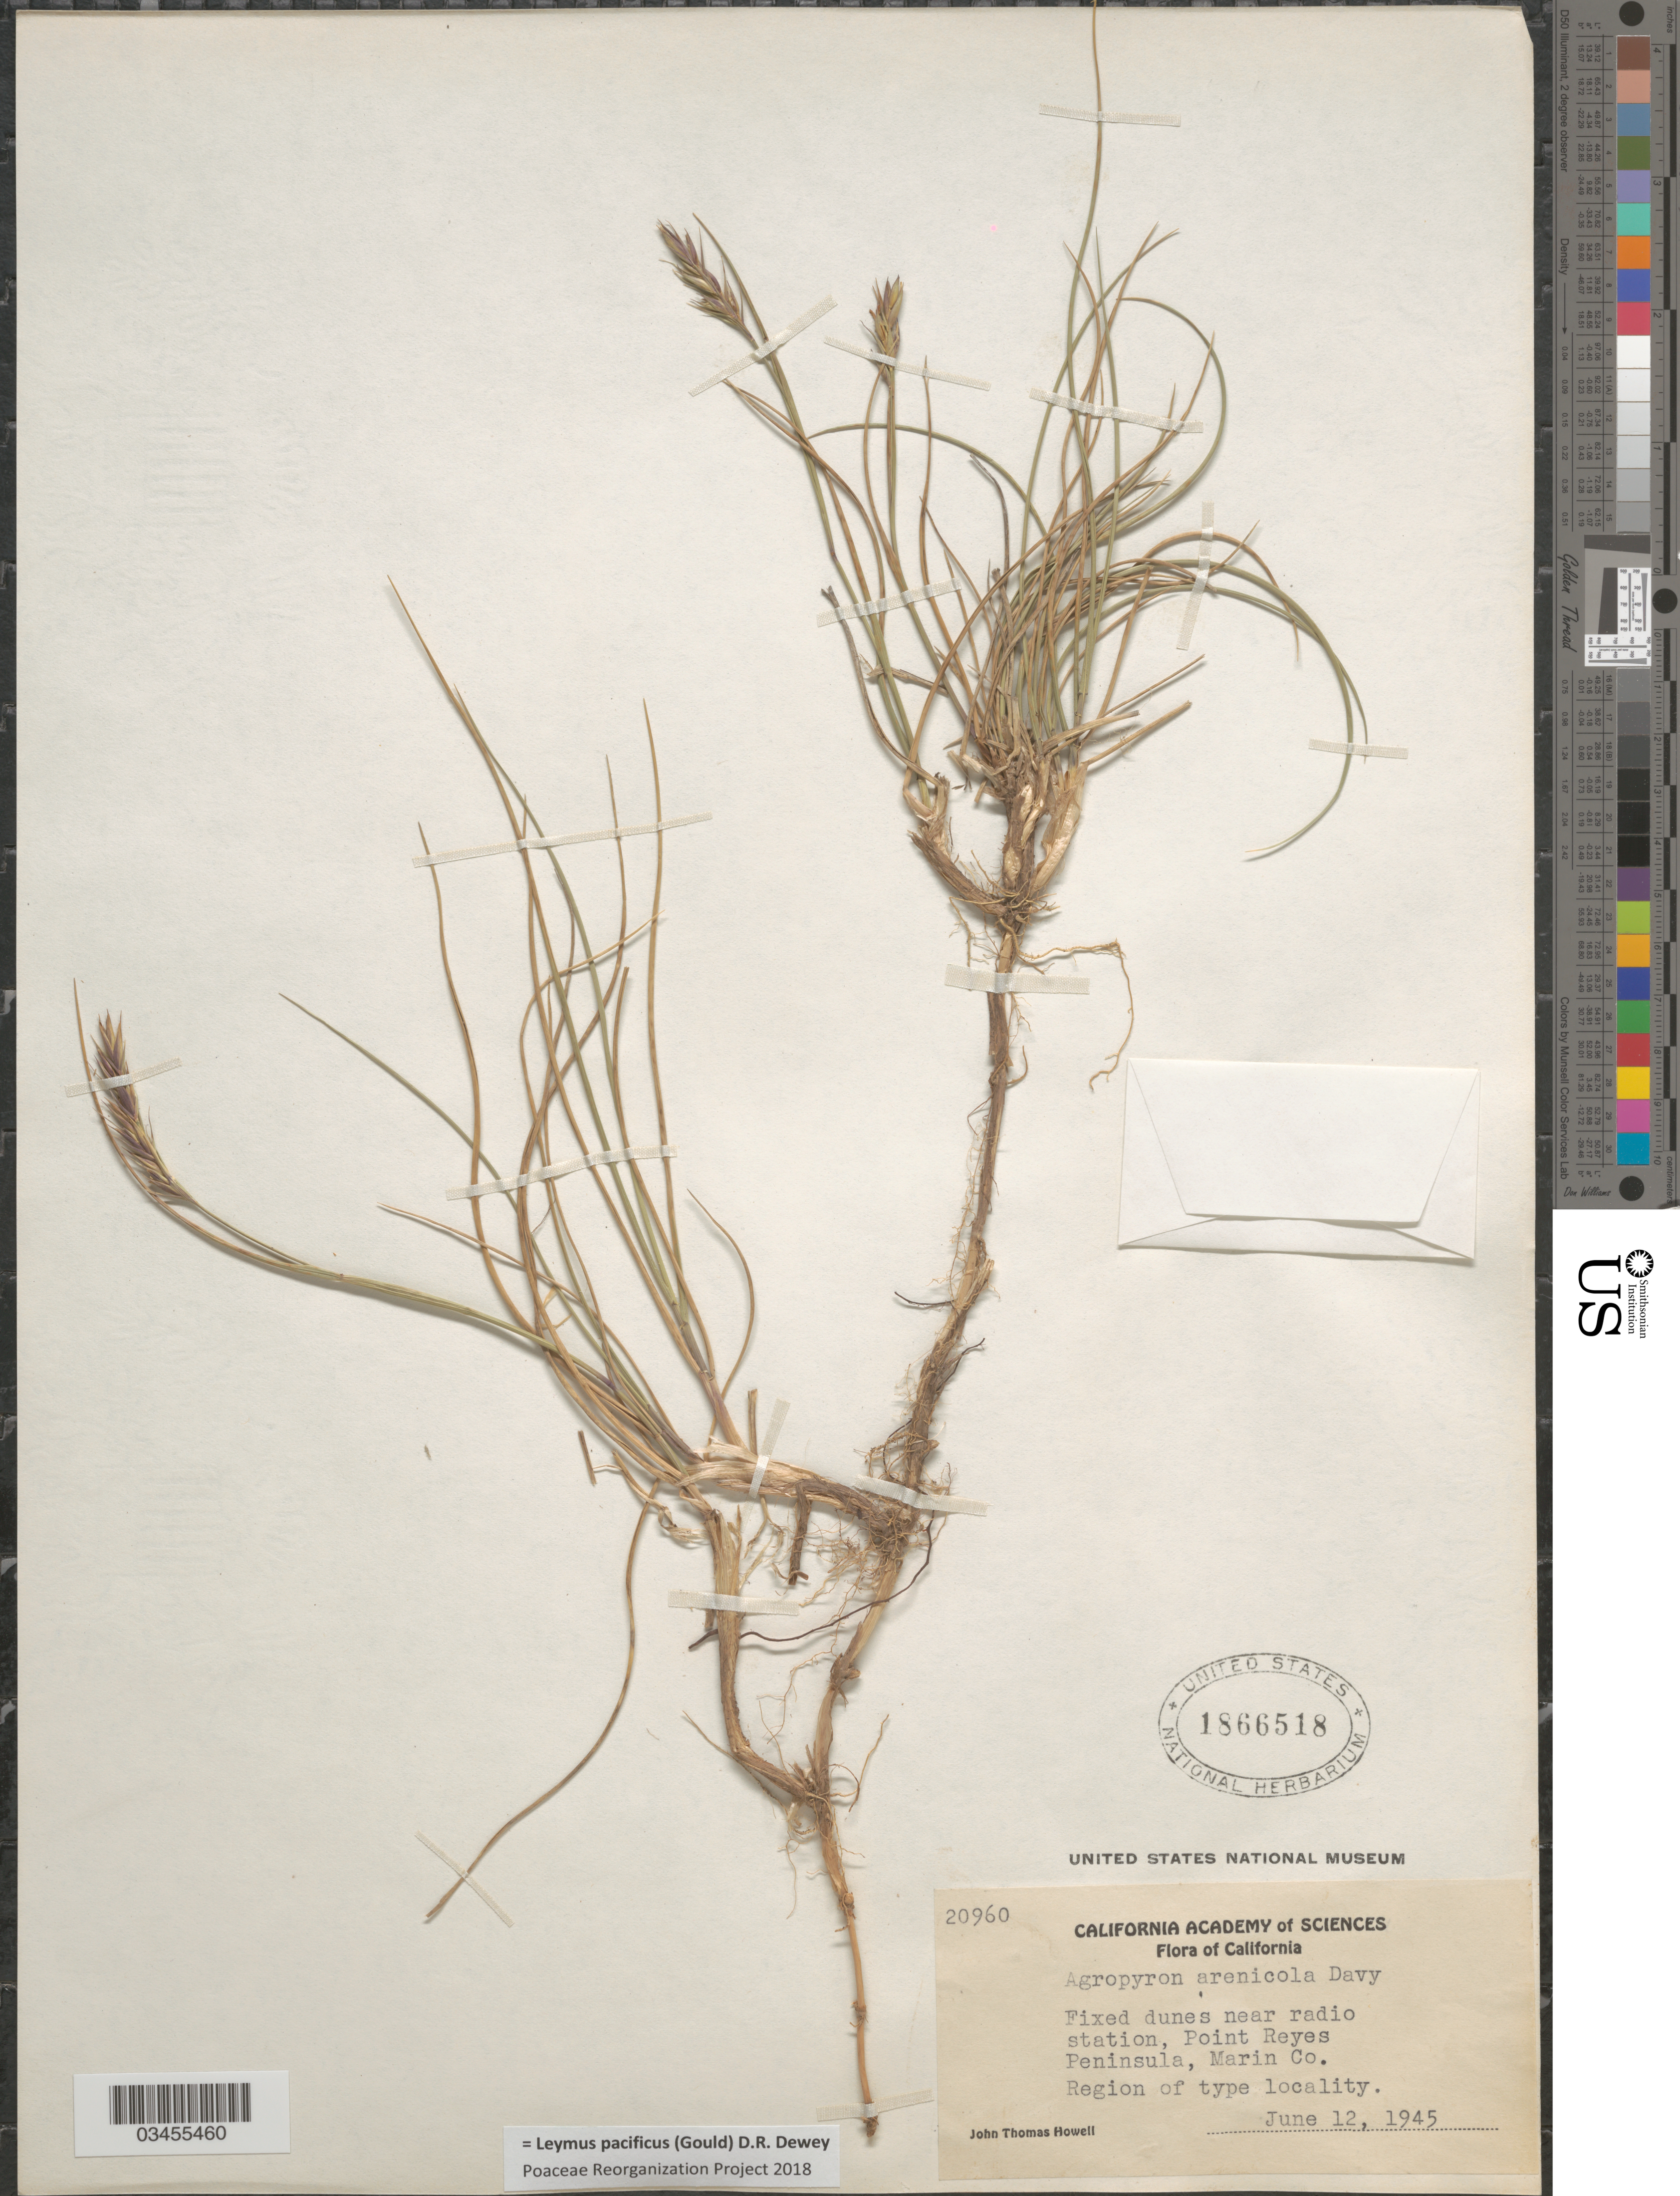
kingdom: Plantae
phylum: Tracheophyta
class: Liliopsida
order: Poales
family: Poaceae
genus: Leymus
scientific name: Leymus salina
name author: (M.E. Jones) Á. Löve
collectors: J. T. Howell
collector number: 20960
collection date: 1945-06-12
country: United States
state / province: California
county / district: Marin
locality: Fixed dunes near radio station, Point Reyes Peninsula, Marin Co.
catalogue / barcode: US 1866518